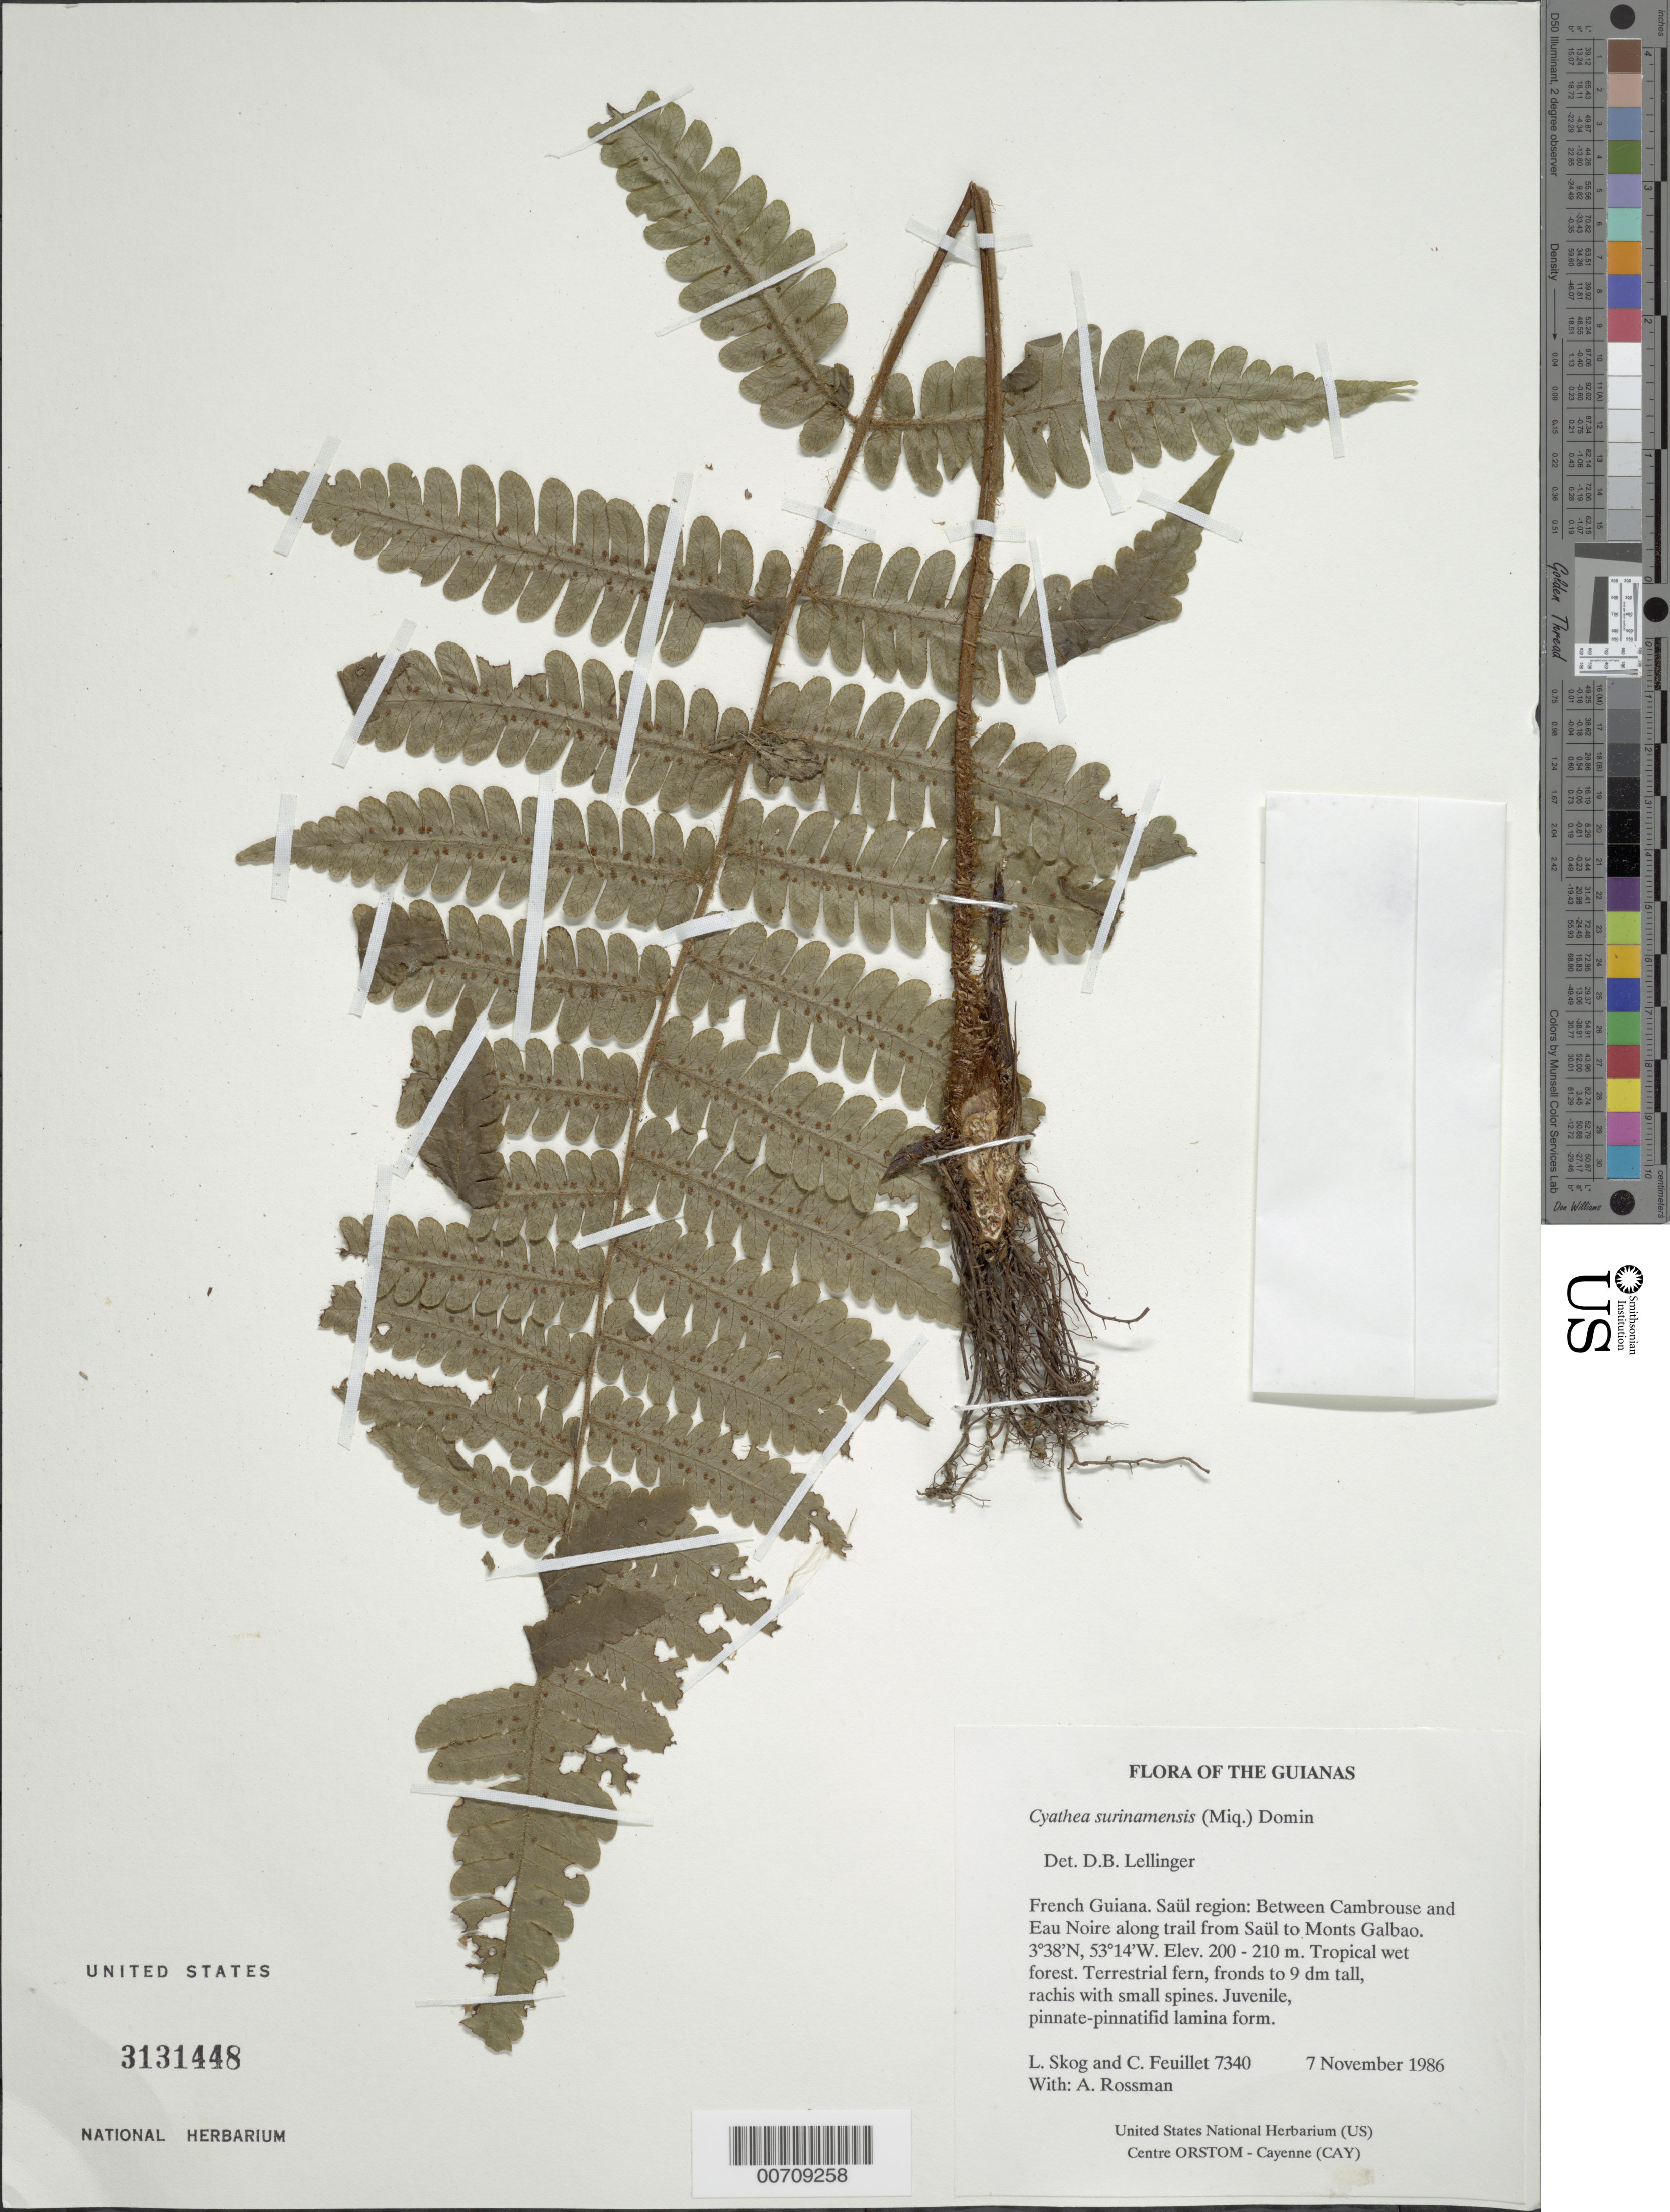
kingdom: Plantae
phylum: Tracheophyta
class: Polypodiopsida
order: Cyatheales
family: Cyatheaceae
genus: Cyathea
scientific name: Cyathea surinamensis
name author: (Miq.) Domin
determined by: Lellinger, David B., (BOT), Smithsonian Institution - National Museum of Natural History (UNITED STATES)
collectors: L. E. Skog, C. Feuillet & A. Rossman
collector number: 7340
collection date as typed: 7 November 1986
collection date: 1986-11-07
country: French Guiana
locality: Between Cambrouse and Eau Noire along trail from Saül to Monts Galbao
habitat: Tropical wet forest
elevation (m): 200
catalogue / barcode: US 3131448